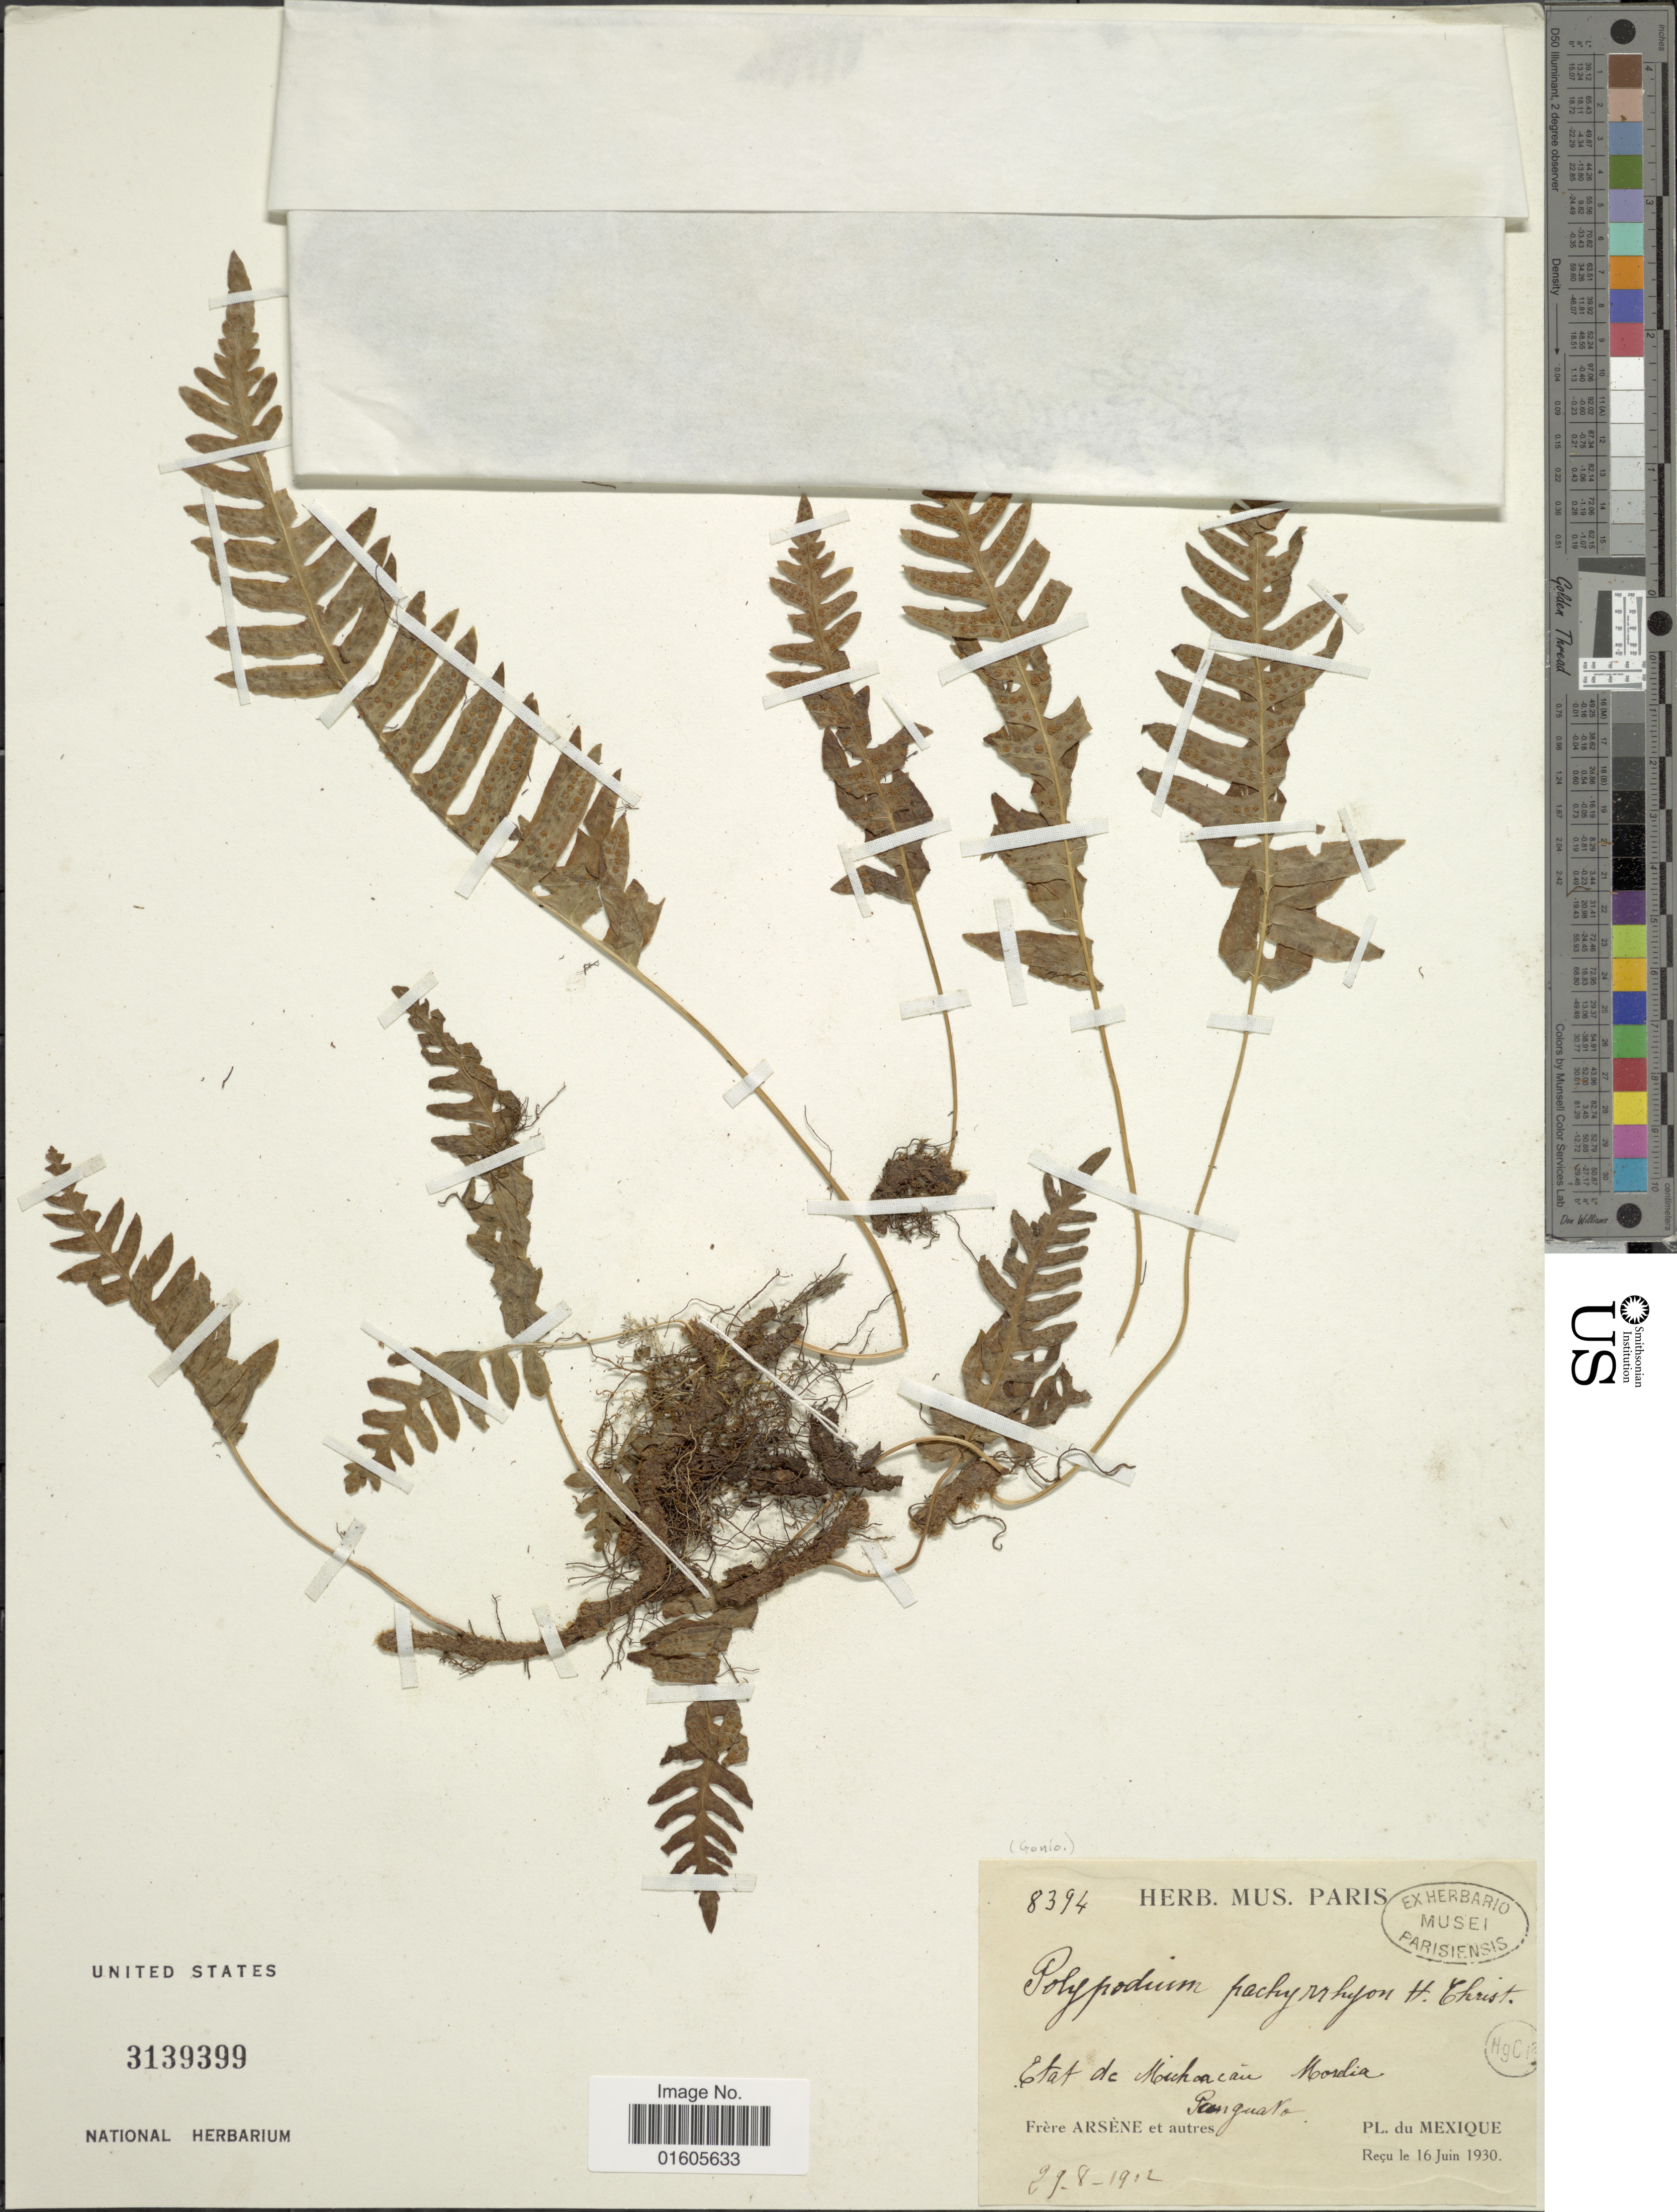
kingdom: Plantae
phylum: Tracheophyta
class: Polypodiopsida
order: Polypodiales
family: Polypodiaceae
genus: Serpocaulon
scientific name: Serpocaulon sp.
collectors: F. Arsène & et al.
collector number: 8394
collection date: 1902-08-29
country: Mexico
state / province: Michoacán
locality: Etat de Michoachán Morelia.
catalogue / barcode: US 3139399